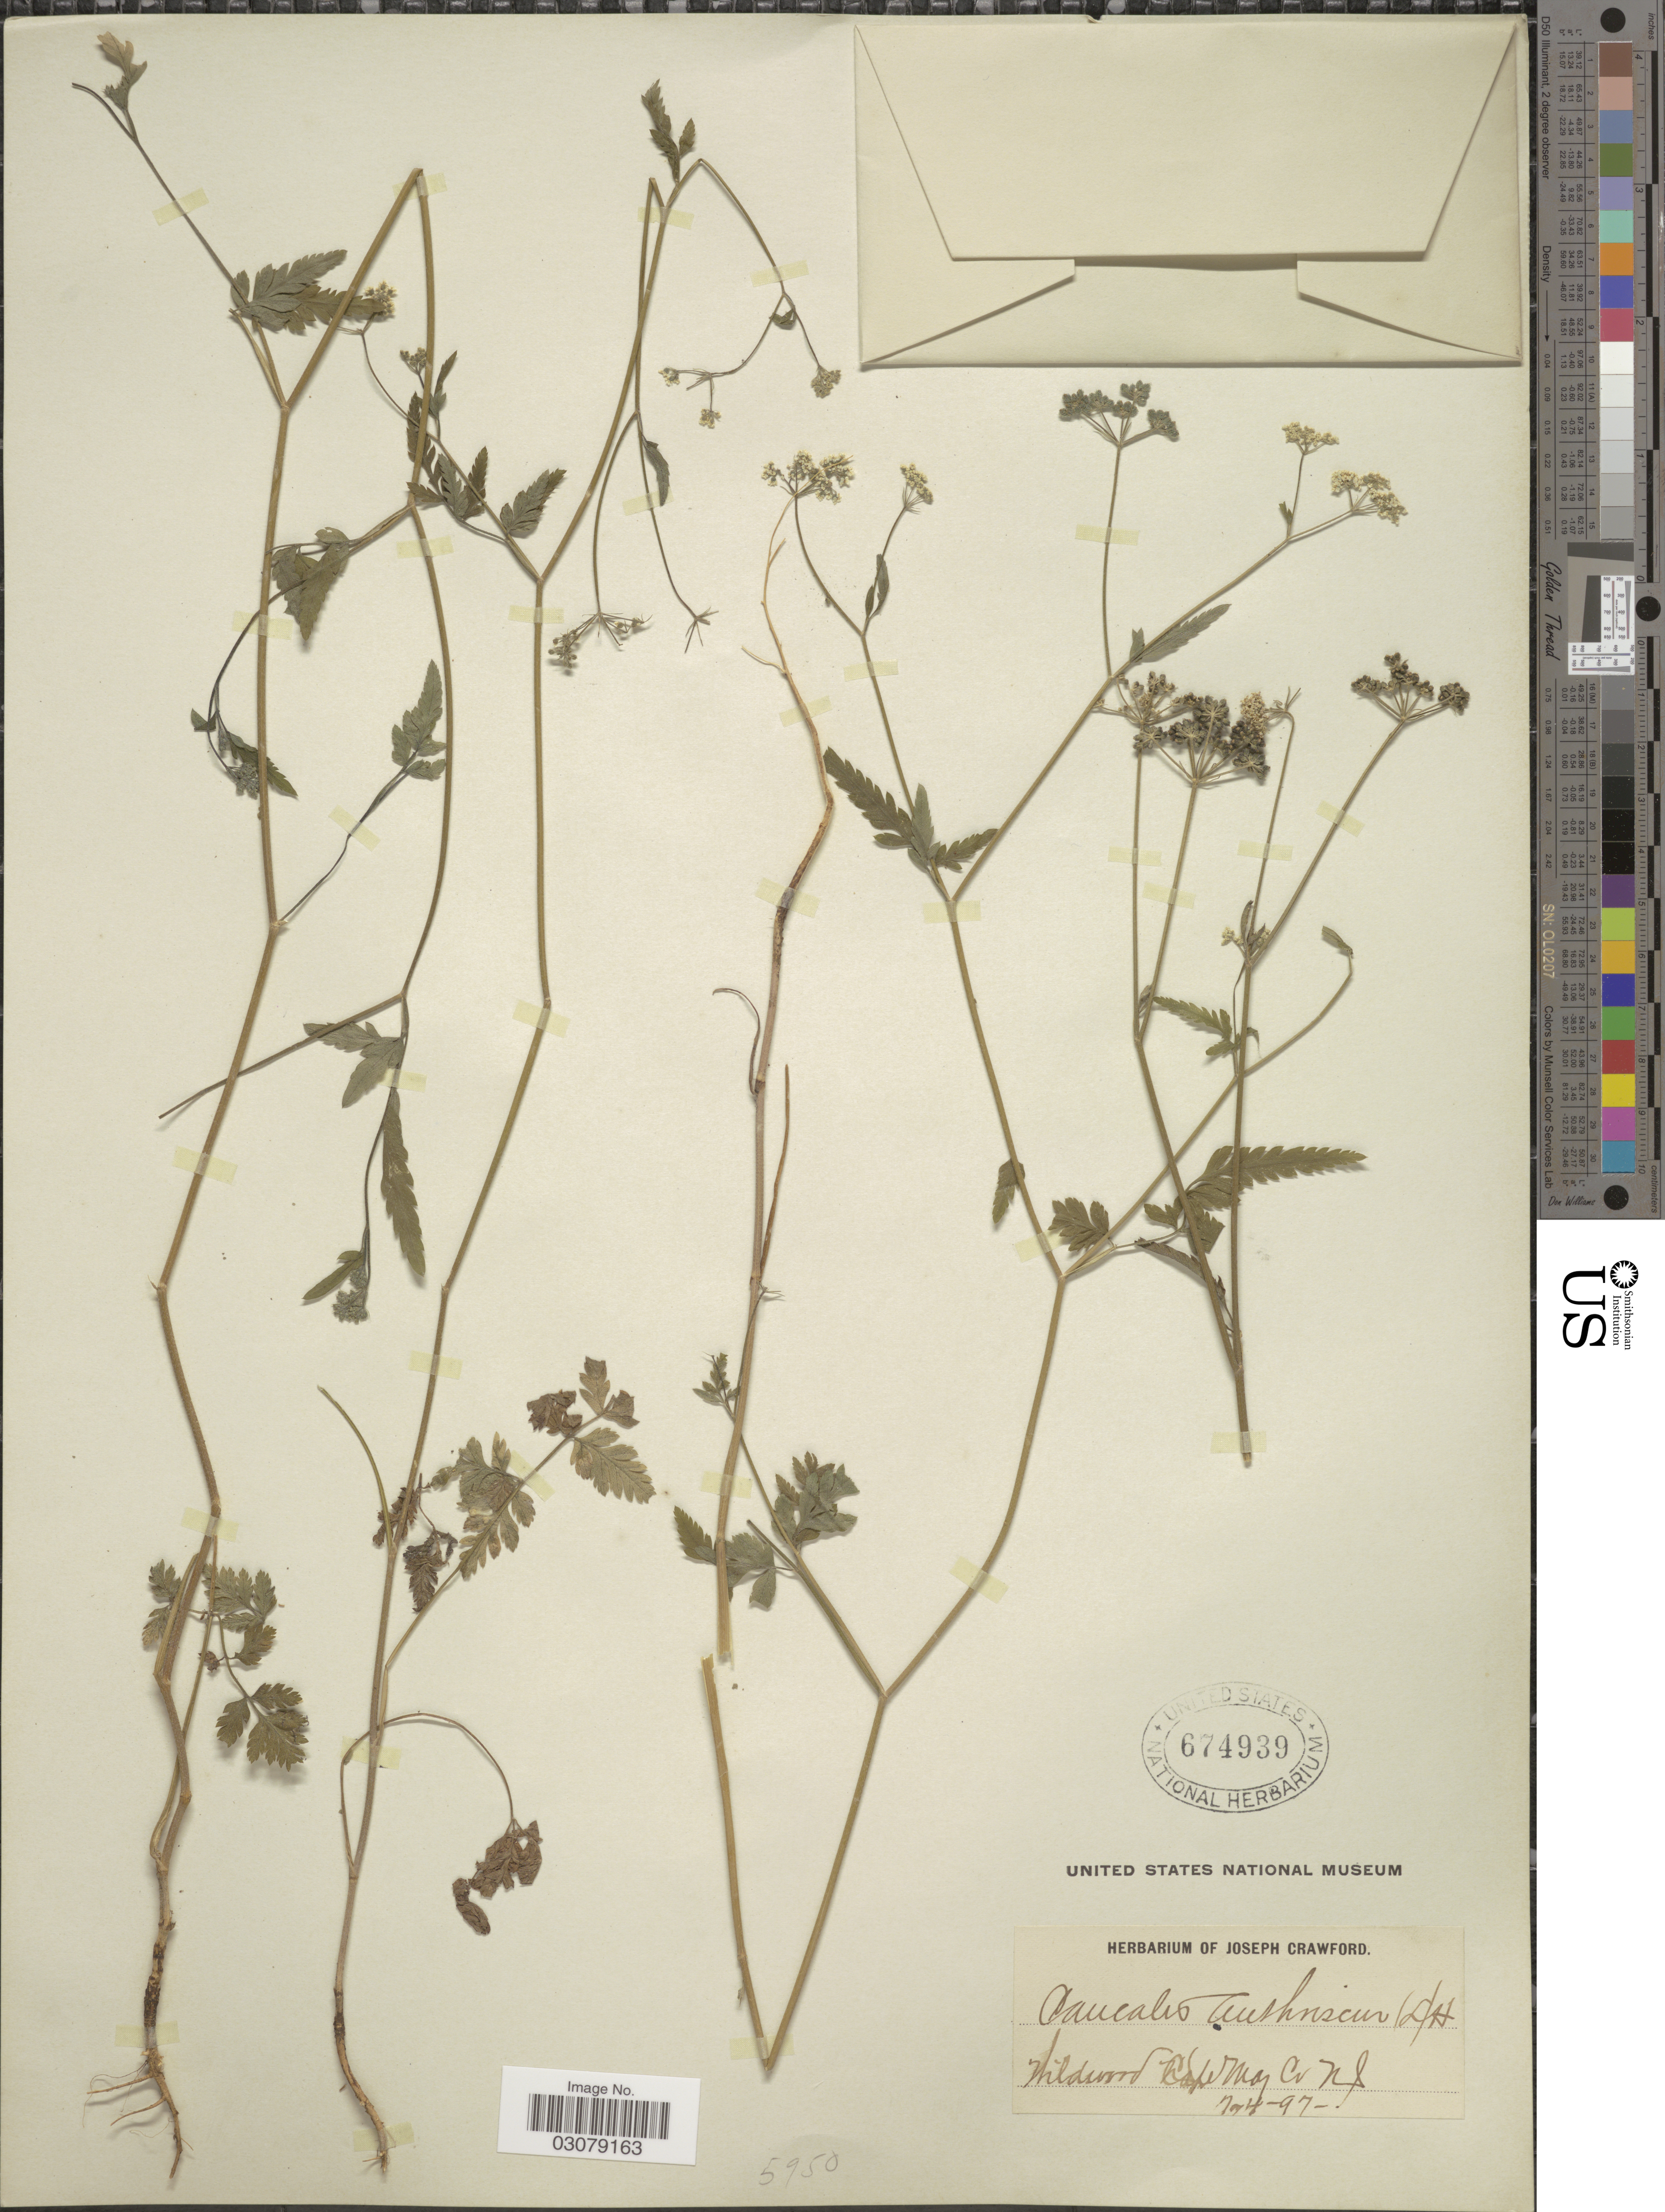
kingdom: Plantae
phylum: Tracheophyta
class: Magnoliopsida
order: Apiales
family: Apiaceae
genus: Torilis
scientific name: Torilis japonica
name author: (Houtt.) DC.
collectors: ex herb. Joseph Crawford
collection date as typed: Transcribed d/m/y: 4/7/97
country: United States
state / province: New Jersey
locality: Wildwood Cape May Co.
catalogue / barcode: US 674939